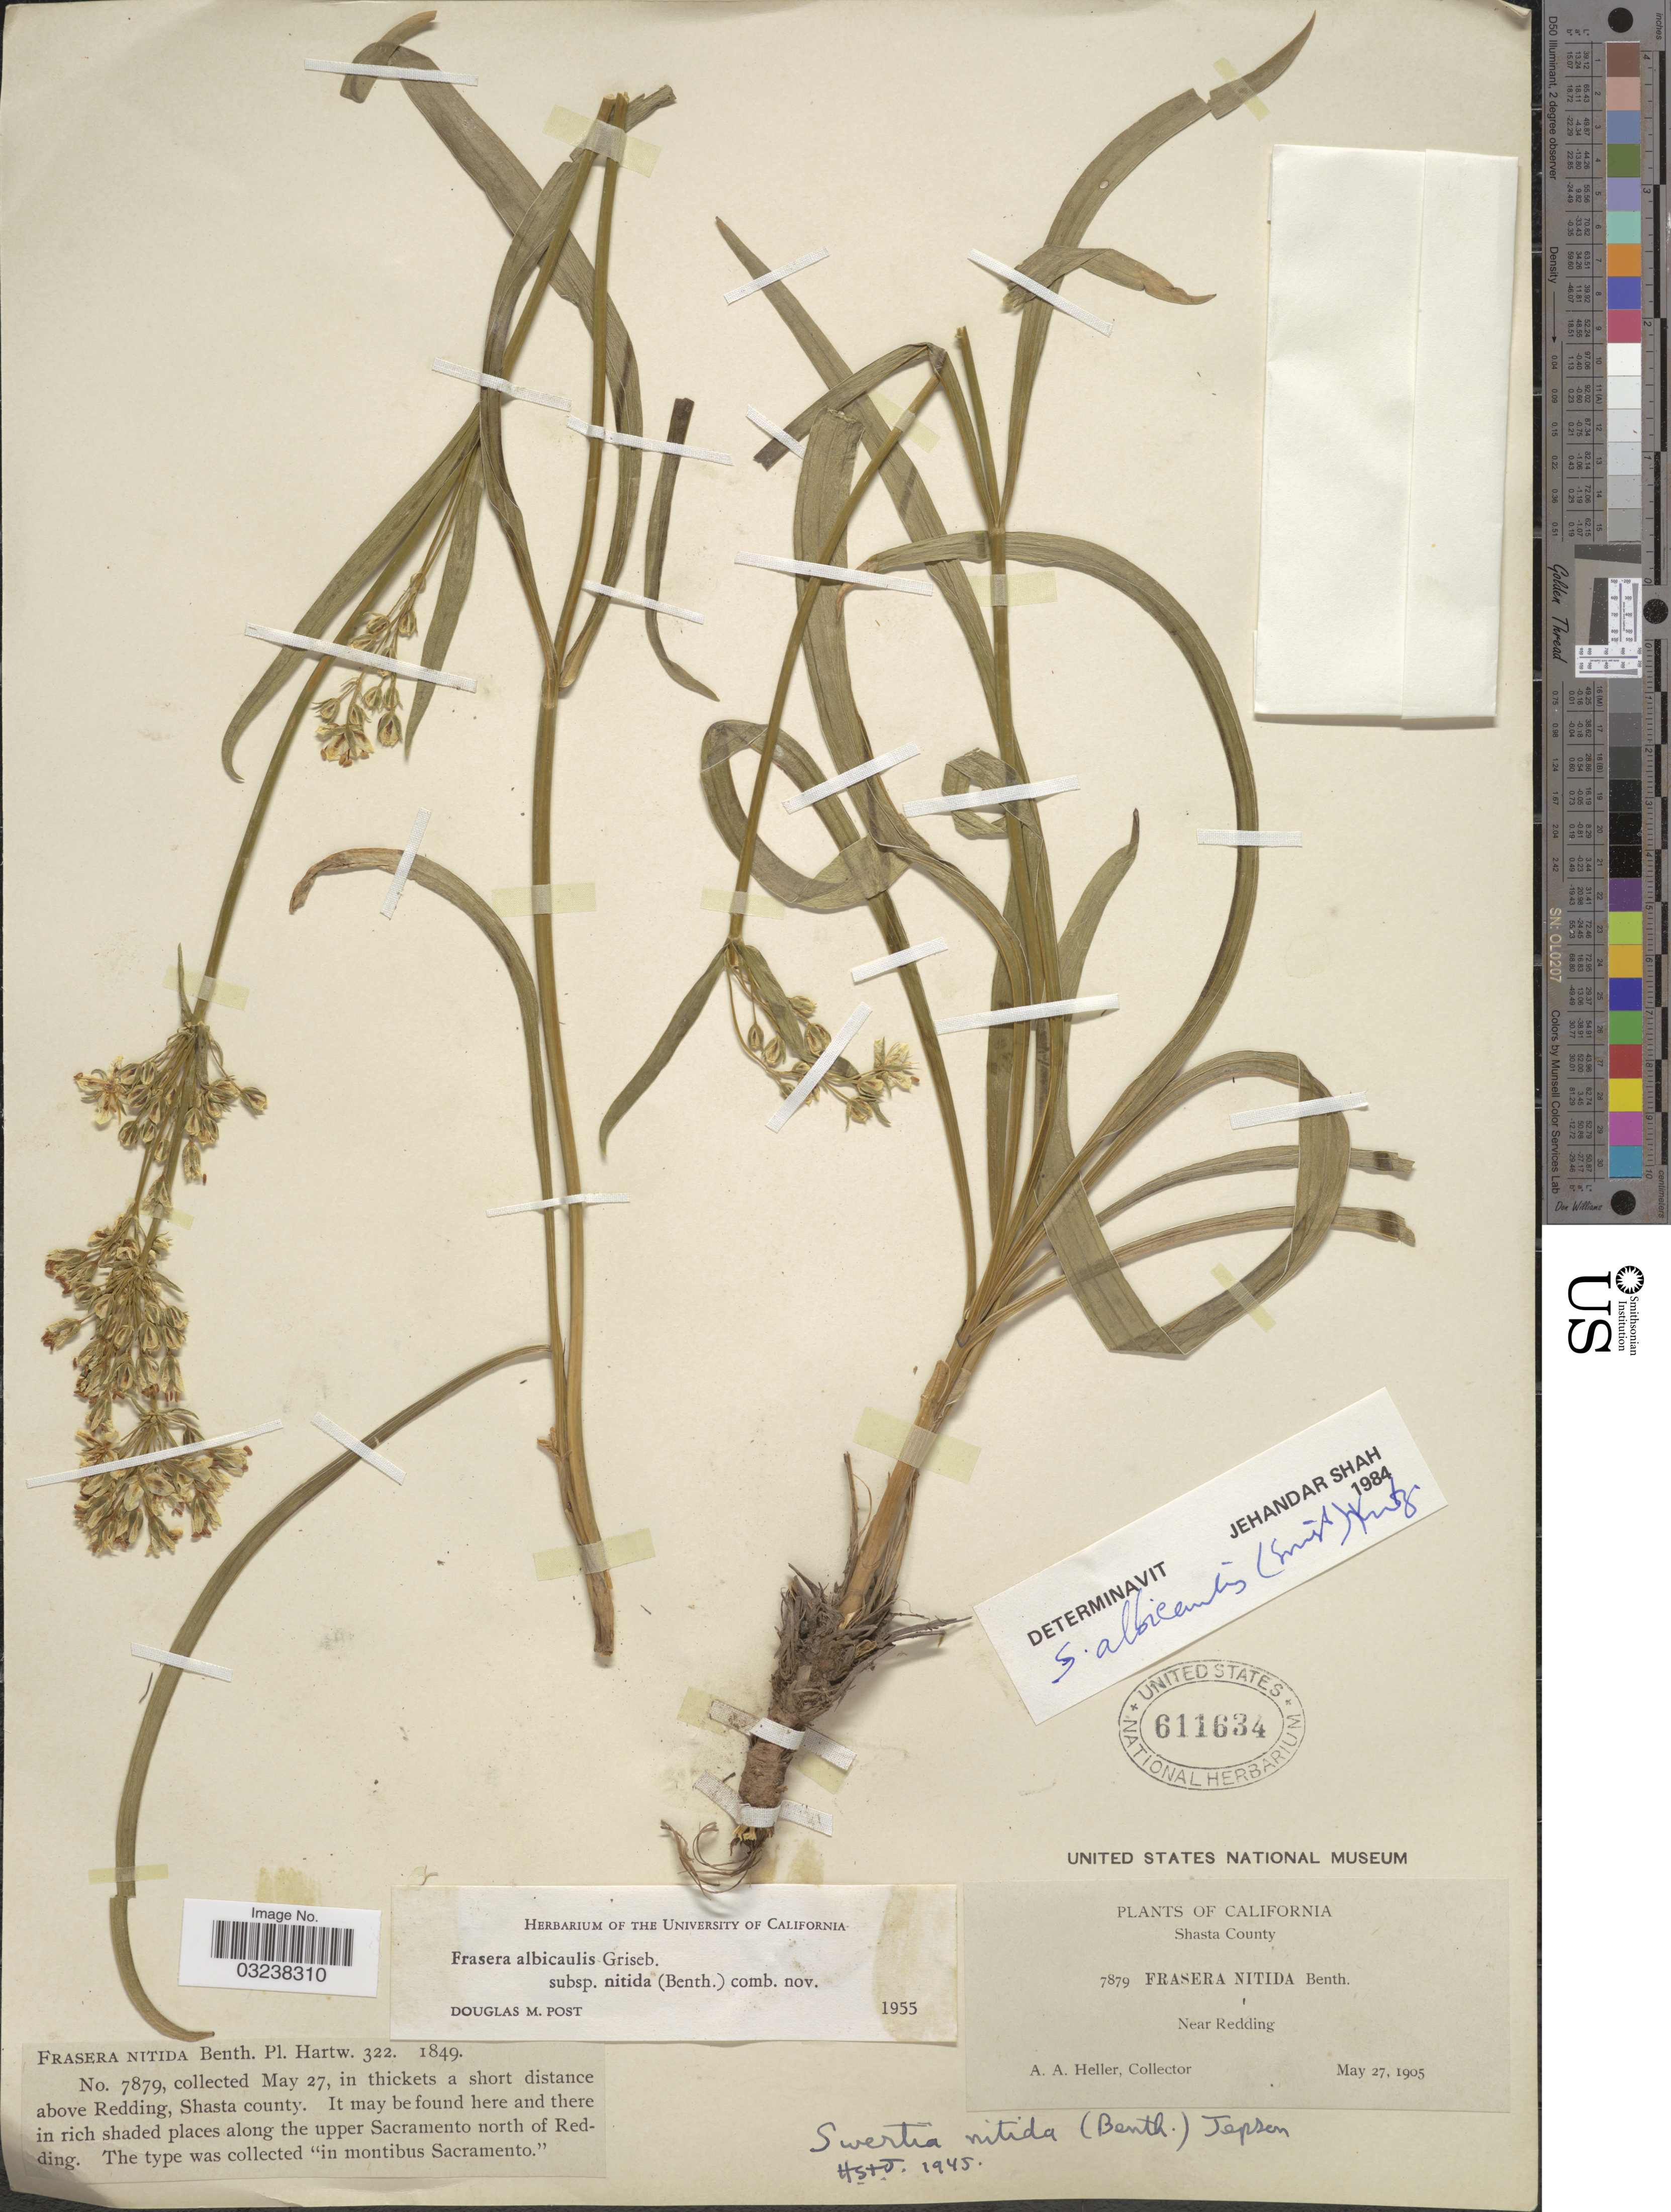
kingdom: Plantae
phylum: Tracheophyta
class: Magnoliopsida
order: Gentianales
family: Gentianaceae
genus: Swertia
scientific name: Swertia albicaulis var. nitida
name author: (Benth.) Kuntze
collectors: A. A. Heller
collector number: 7879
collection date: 1905-05-27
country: United States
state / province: California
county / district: Shasta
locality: Shasta County. Near Redding. In thickets a short distance above Redding. Along the upper Sacramento north of Redding.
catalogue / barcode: US 611634